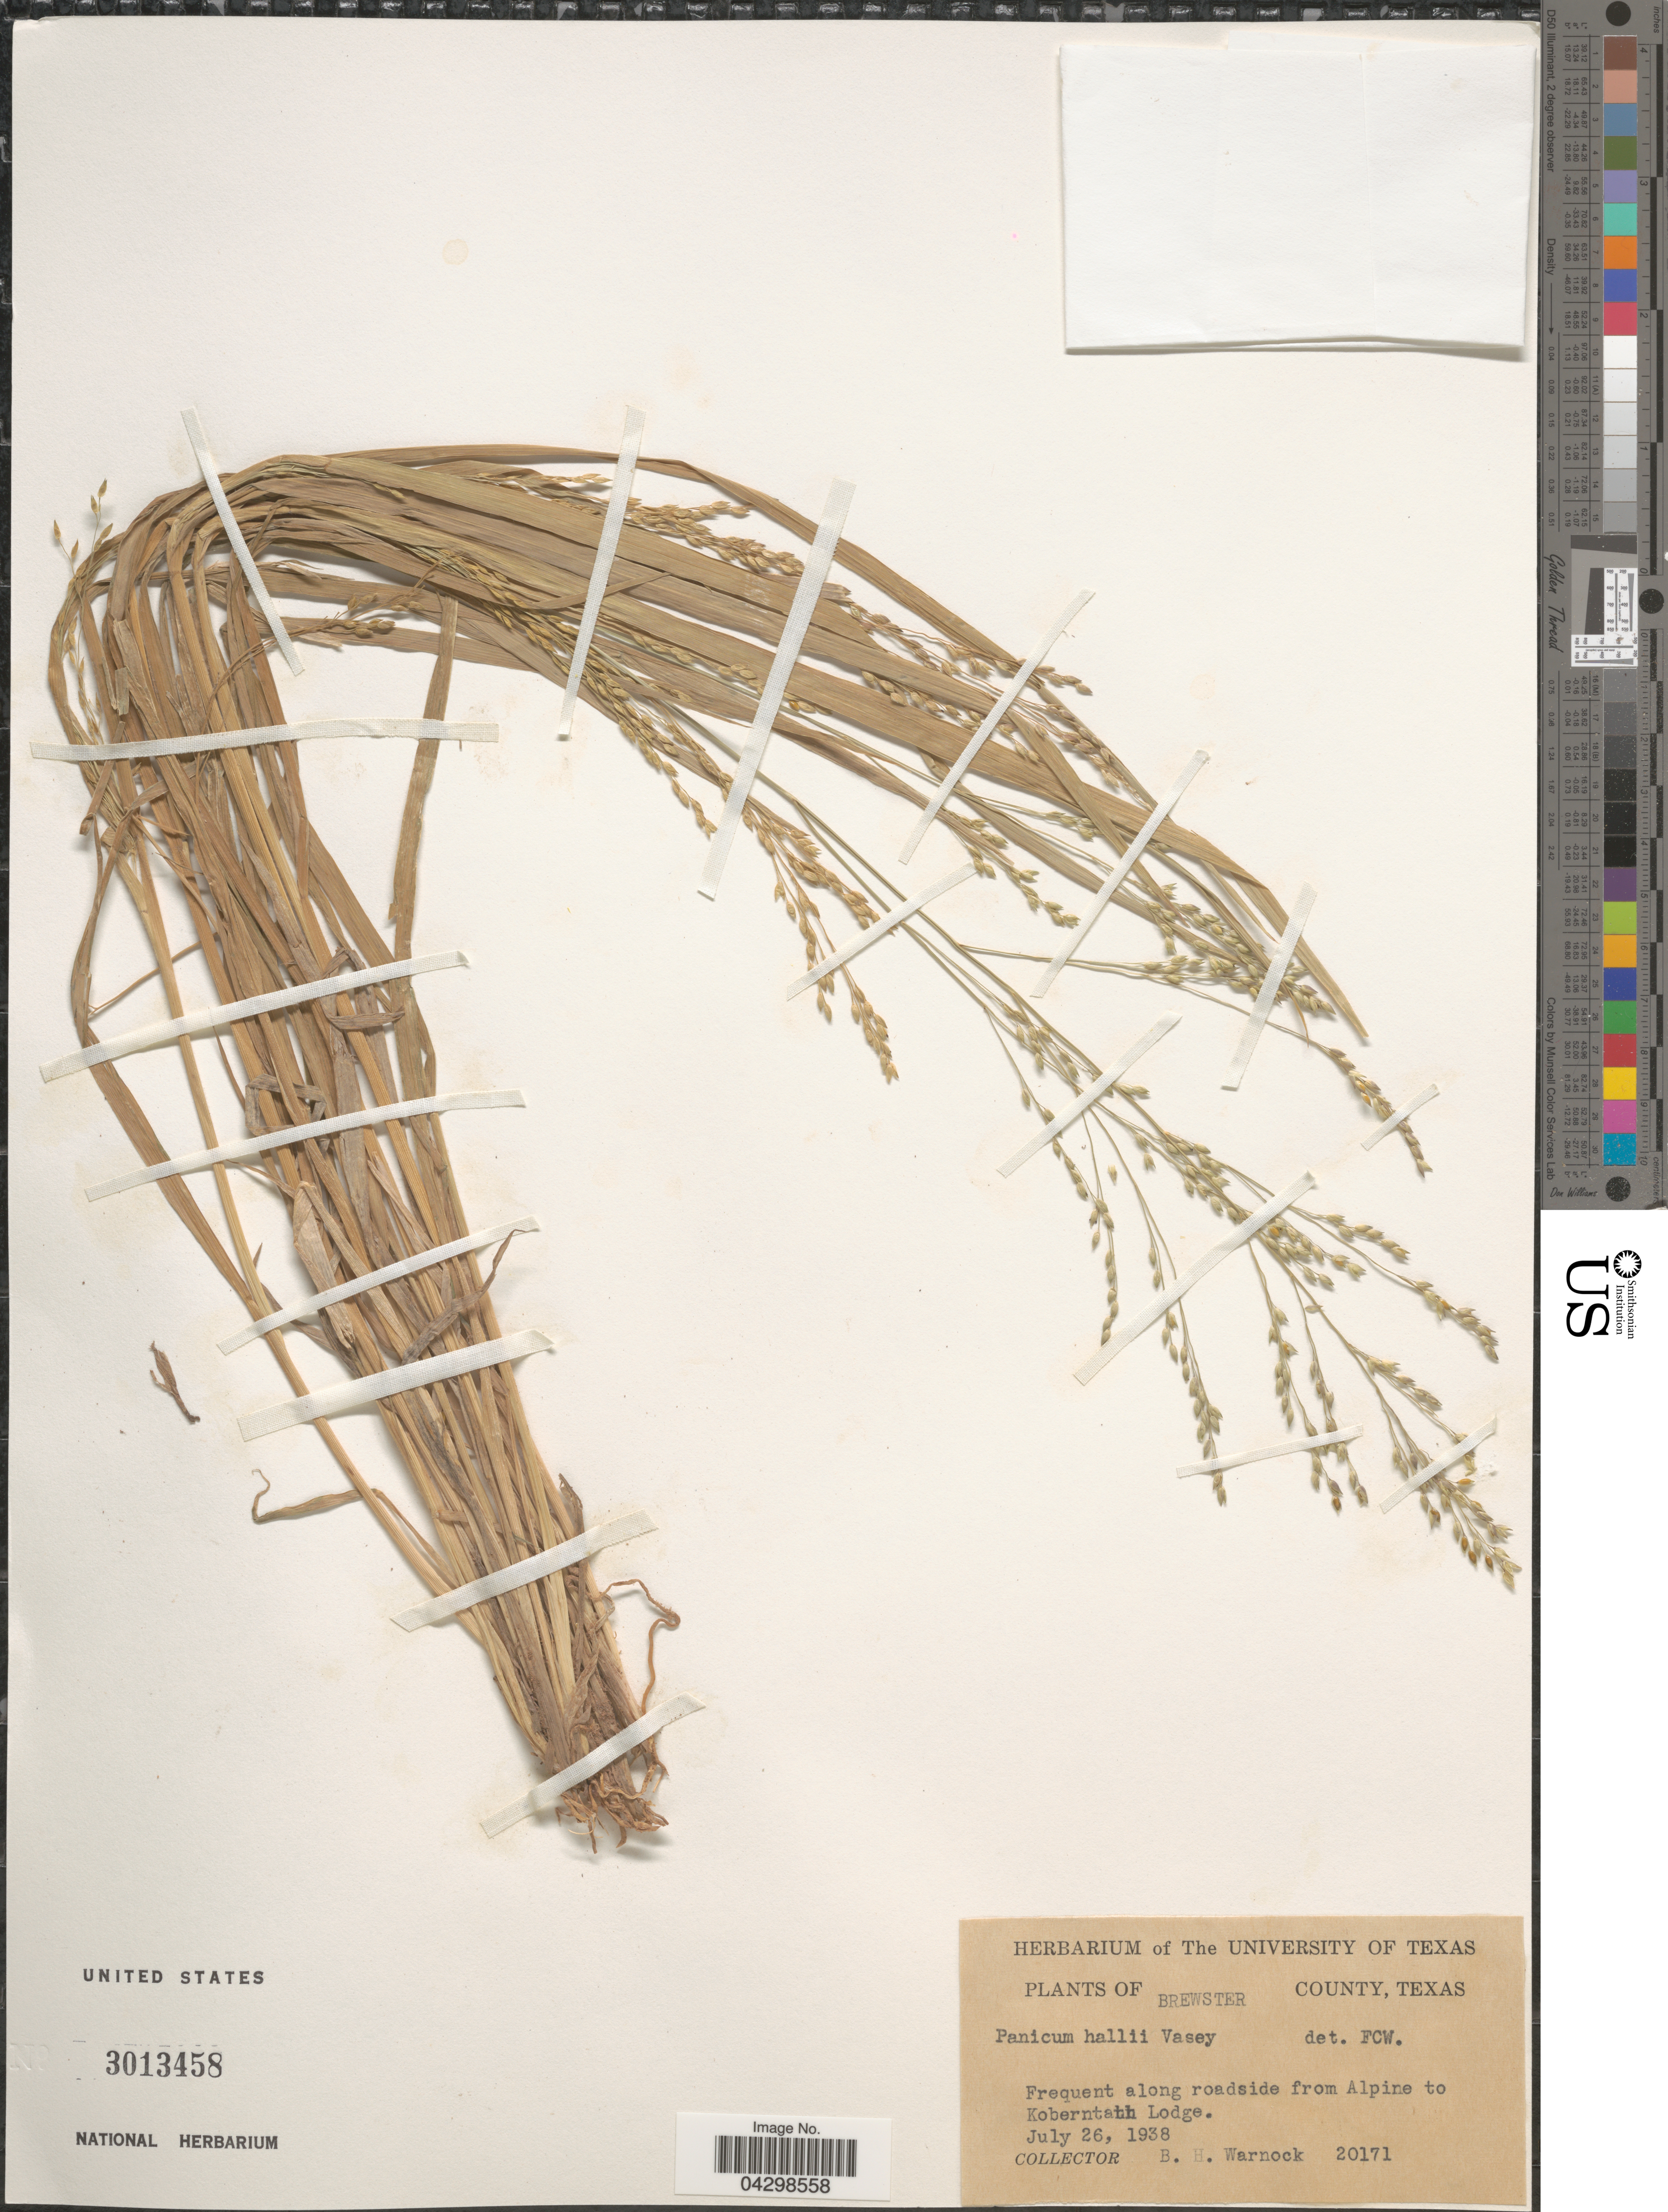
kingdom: Plantae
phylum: Tracheophyta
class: Liliopsida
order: Poales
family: Poaceae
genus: Panicum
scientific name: Panicum hallii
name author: Vasey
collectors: B. H. Warnock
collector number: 20171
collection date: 1938-07-26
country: United States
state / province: Texas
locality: Brewster County. Frequent along roadside from Alpine to Koberntath Lodge.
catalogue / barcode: US 3013458